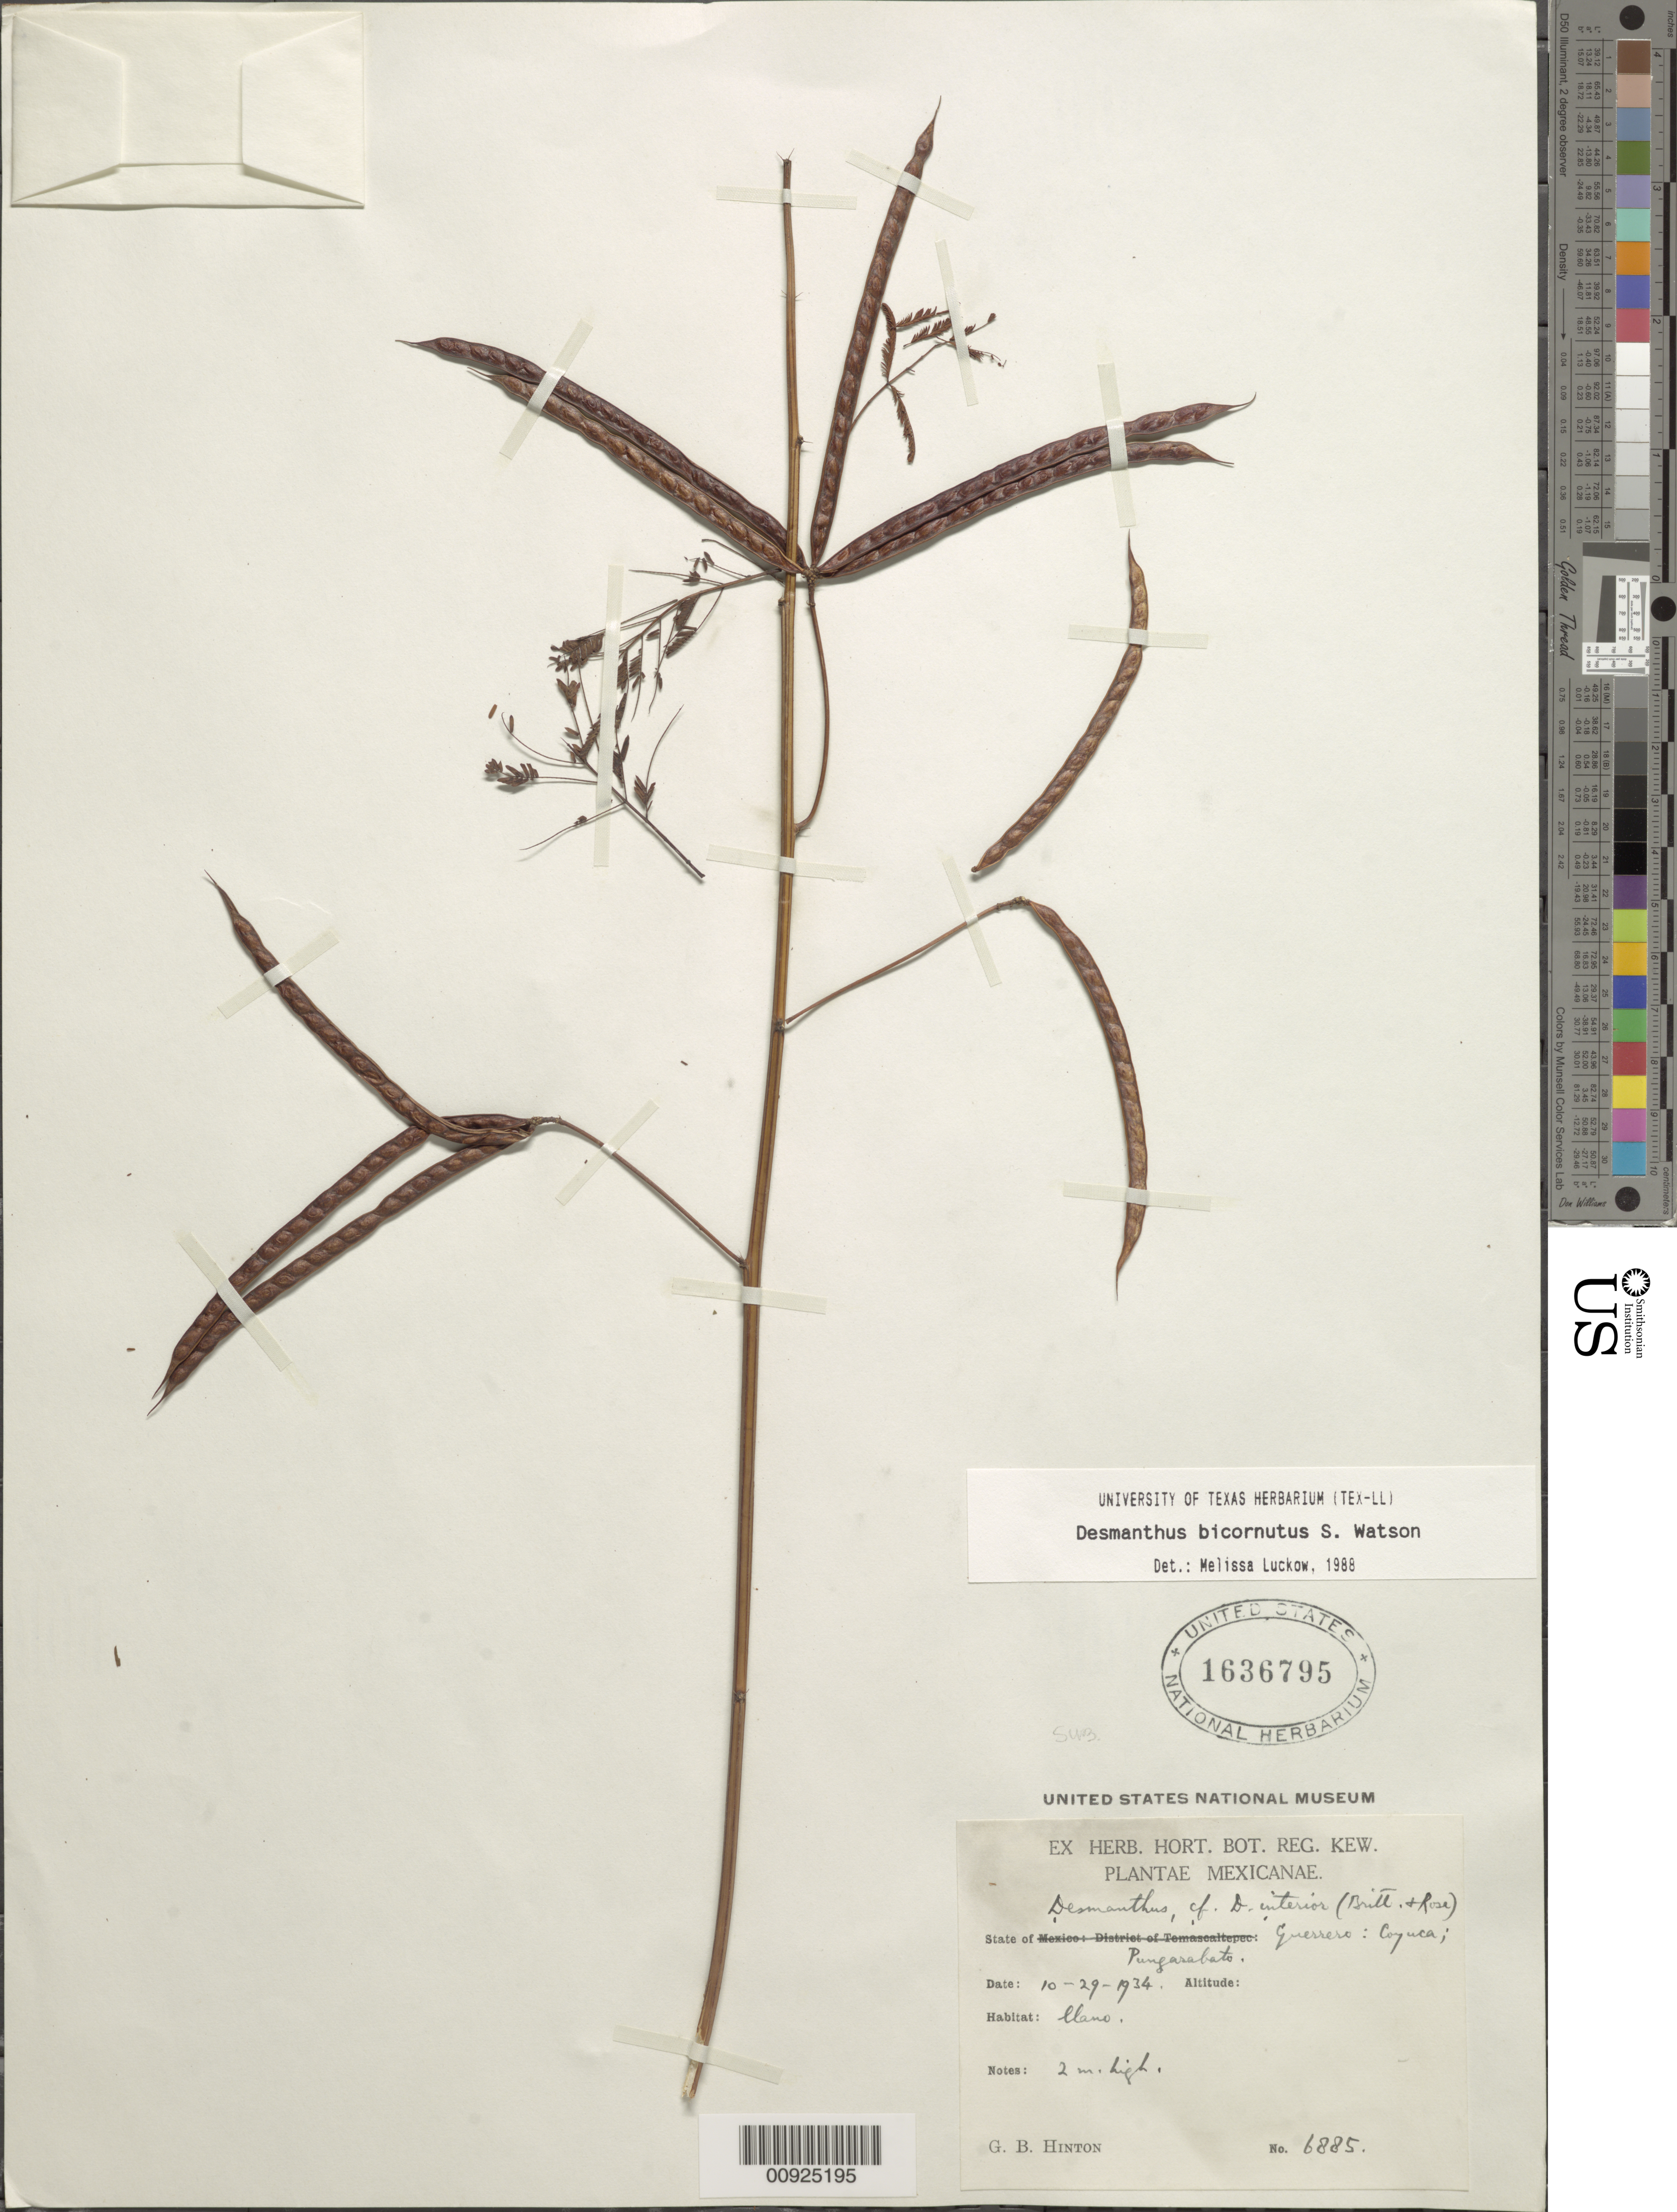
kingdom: Plantae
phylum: Tracheophyta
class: Magnoliopsida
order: Fabales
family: Fabaceae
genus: Desmanthus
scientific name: Desmanthus bicornutus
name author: S. Watson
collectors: G. B. Hinton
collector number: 6885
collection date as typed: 29 Oct 1934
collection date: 1934-10-29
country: Mexico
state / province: Guerrero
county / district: Coyuca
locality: State of Guerrero: Coyuca; Pungarabato.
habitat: Llano.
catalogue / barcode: US 1636795